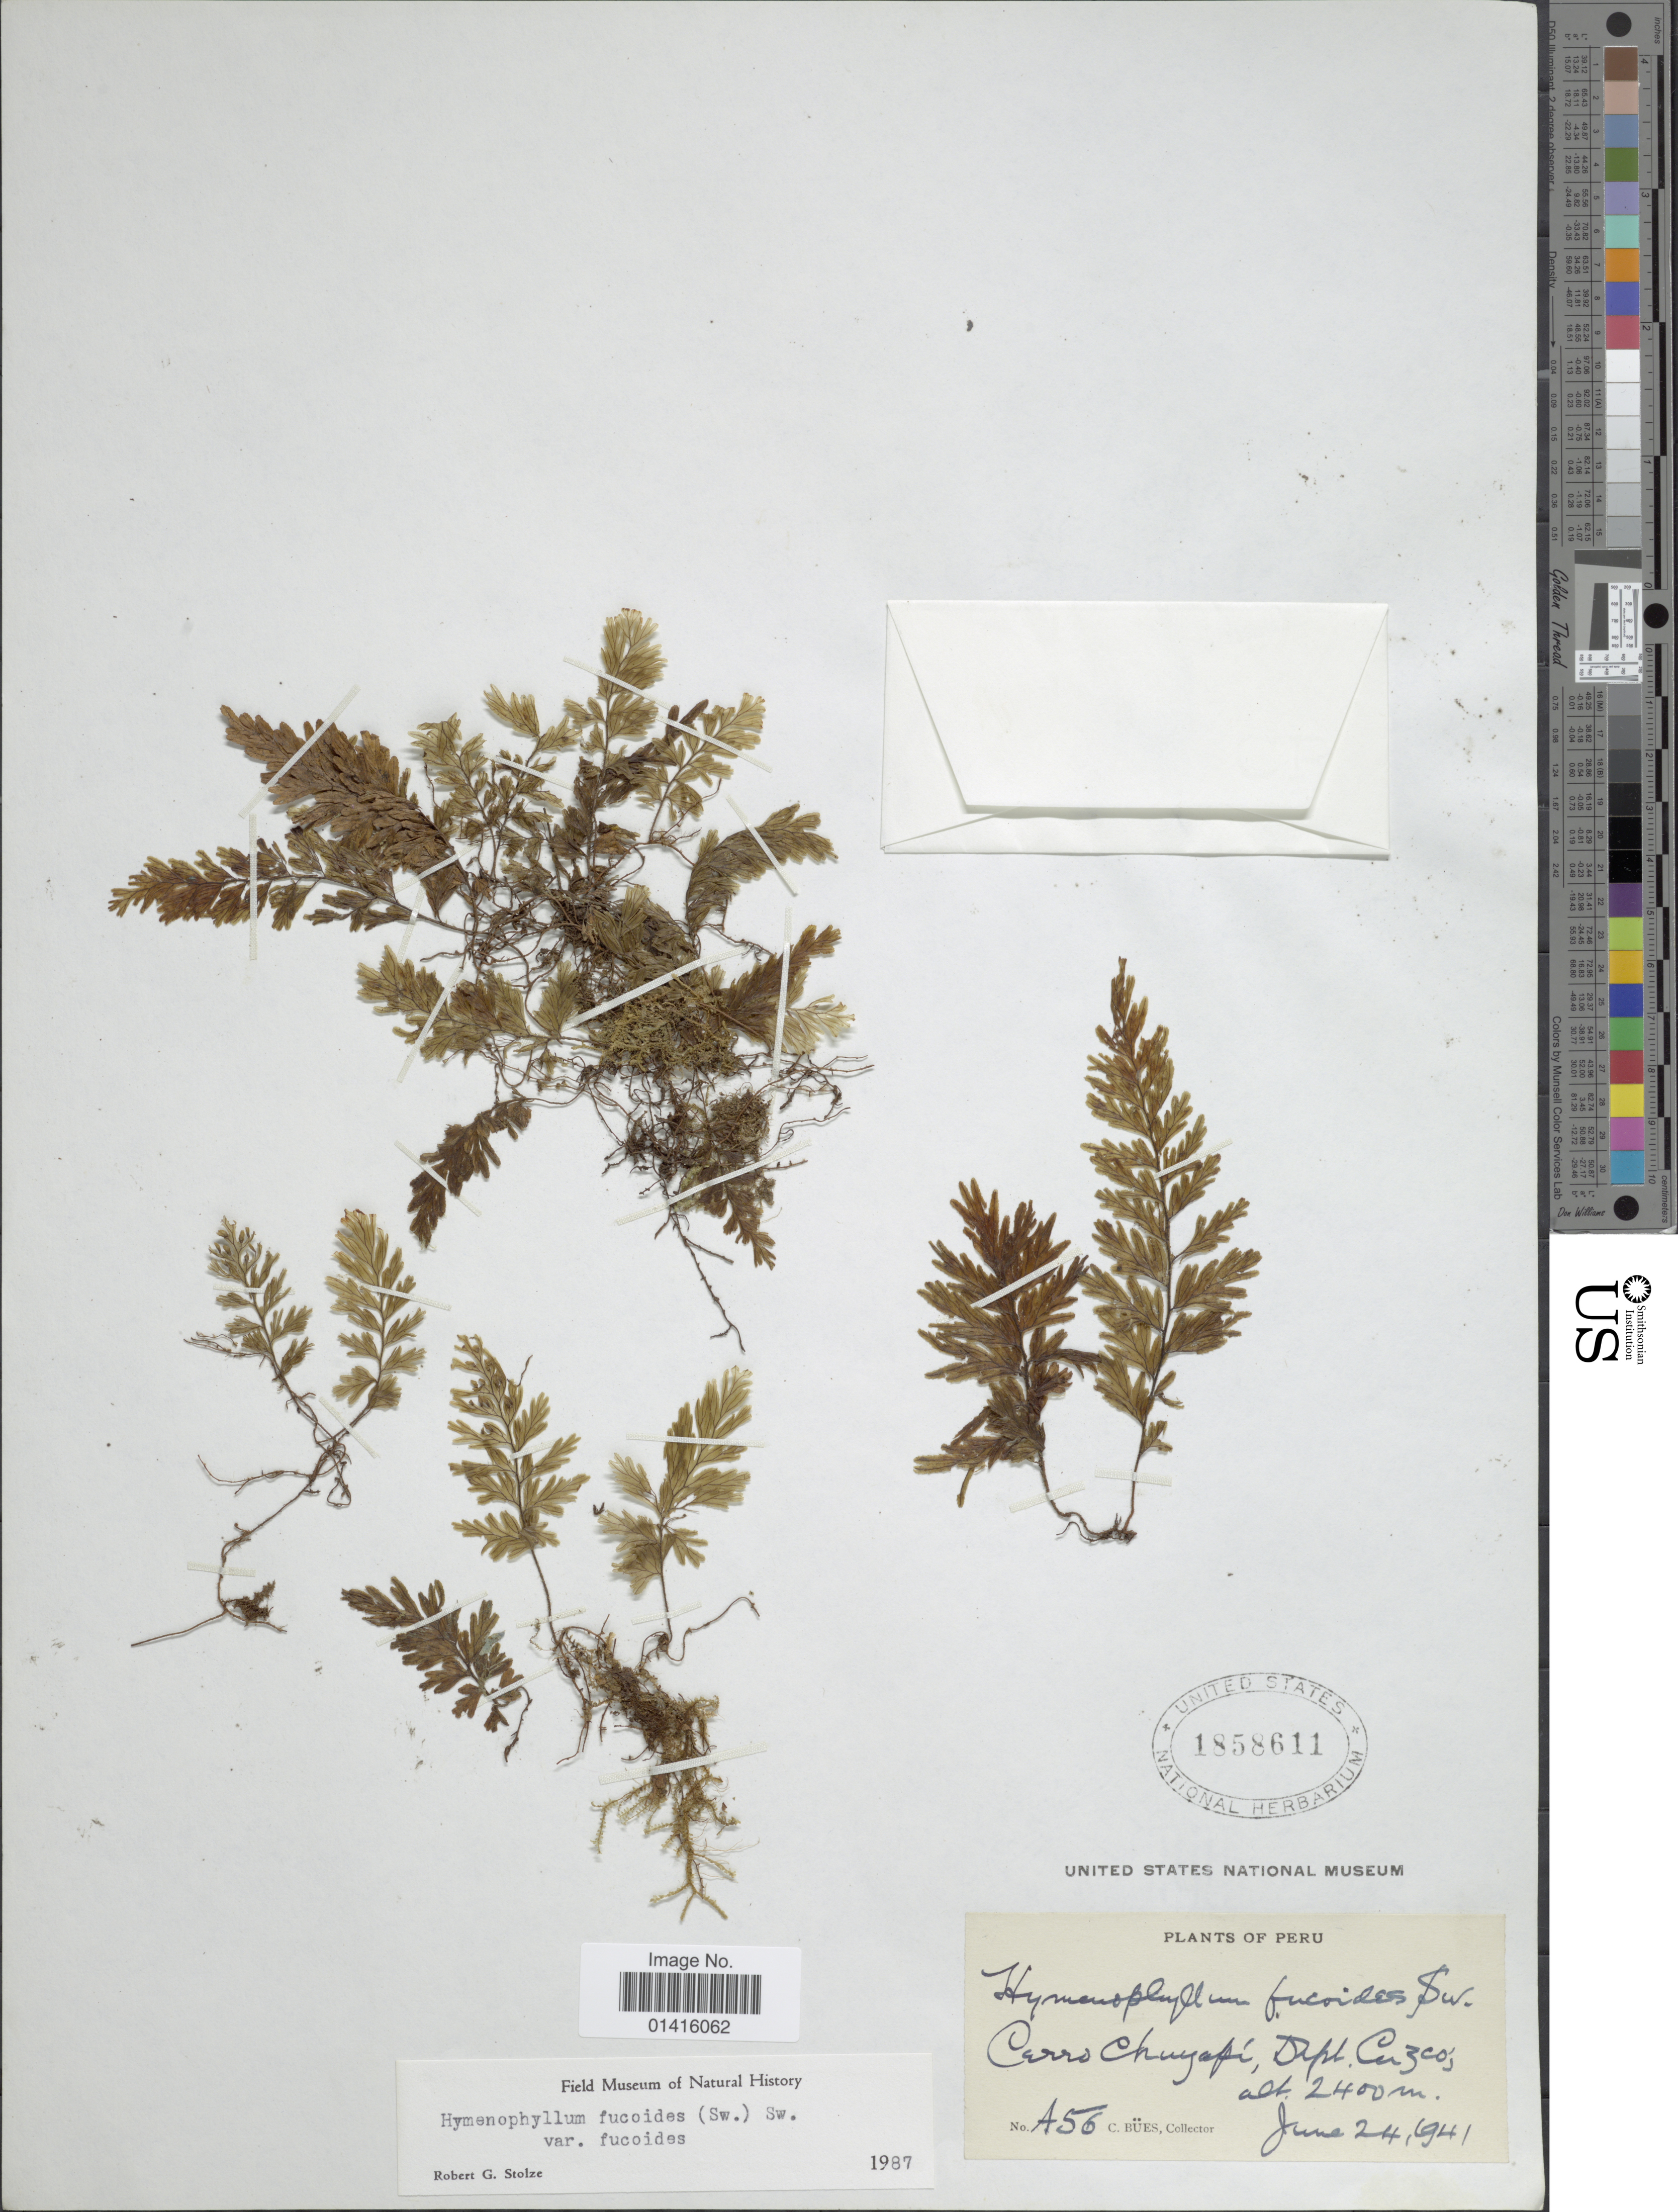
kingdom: Plantae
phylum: Tracheophyta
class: Polypodiopsida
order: Hymenophyllales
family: Hymenophyllaceae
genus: Hymenophyllum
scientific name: Hymenophyllum fucoides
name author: (Sw.) Sw.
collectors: C. Bues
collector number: A56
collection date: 1941-06-24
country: Peru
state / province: Cusco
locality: Cerro Chuyapi, Dept. Cuzco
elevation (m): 2400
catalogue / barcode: US 1858611